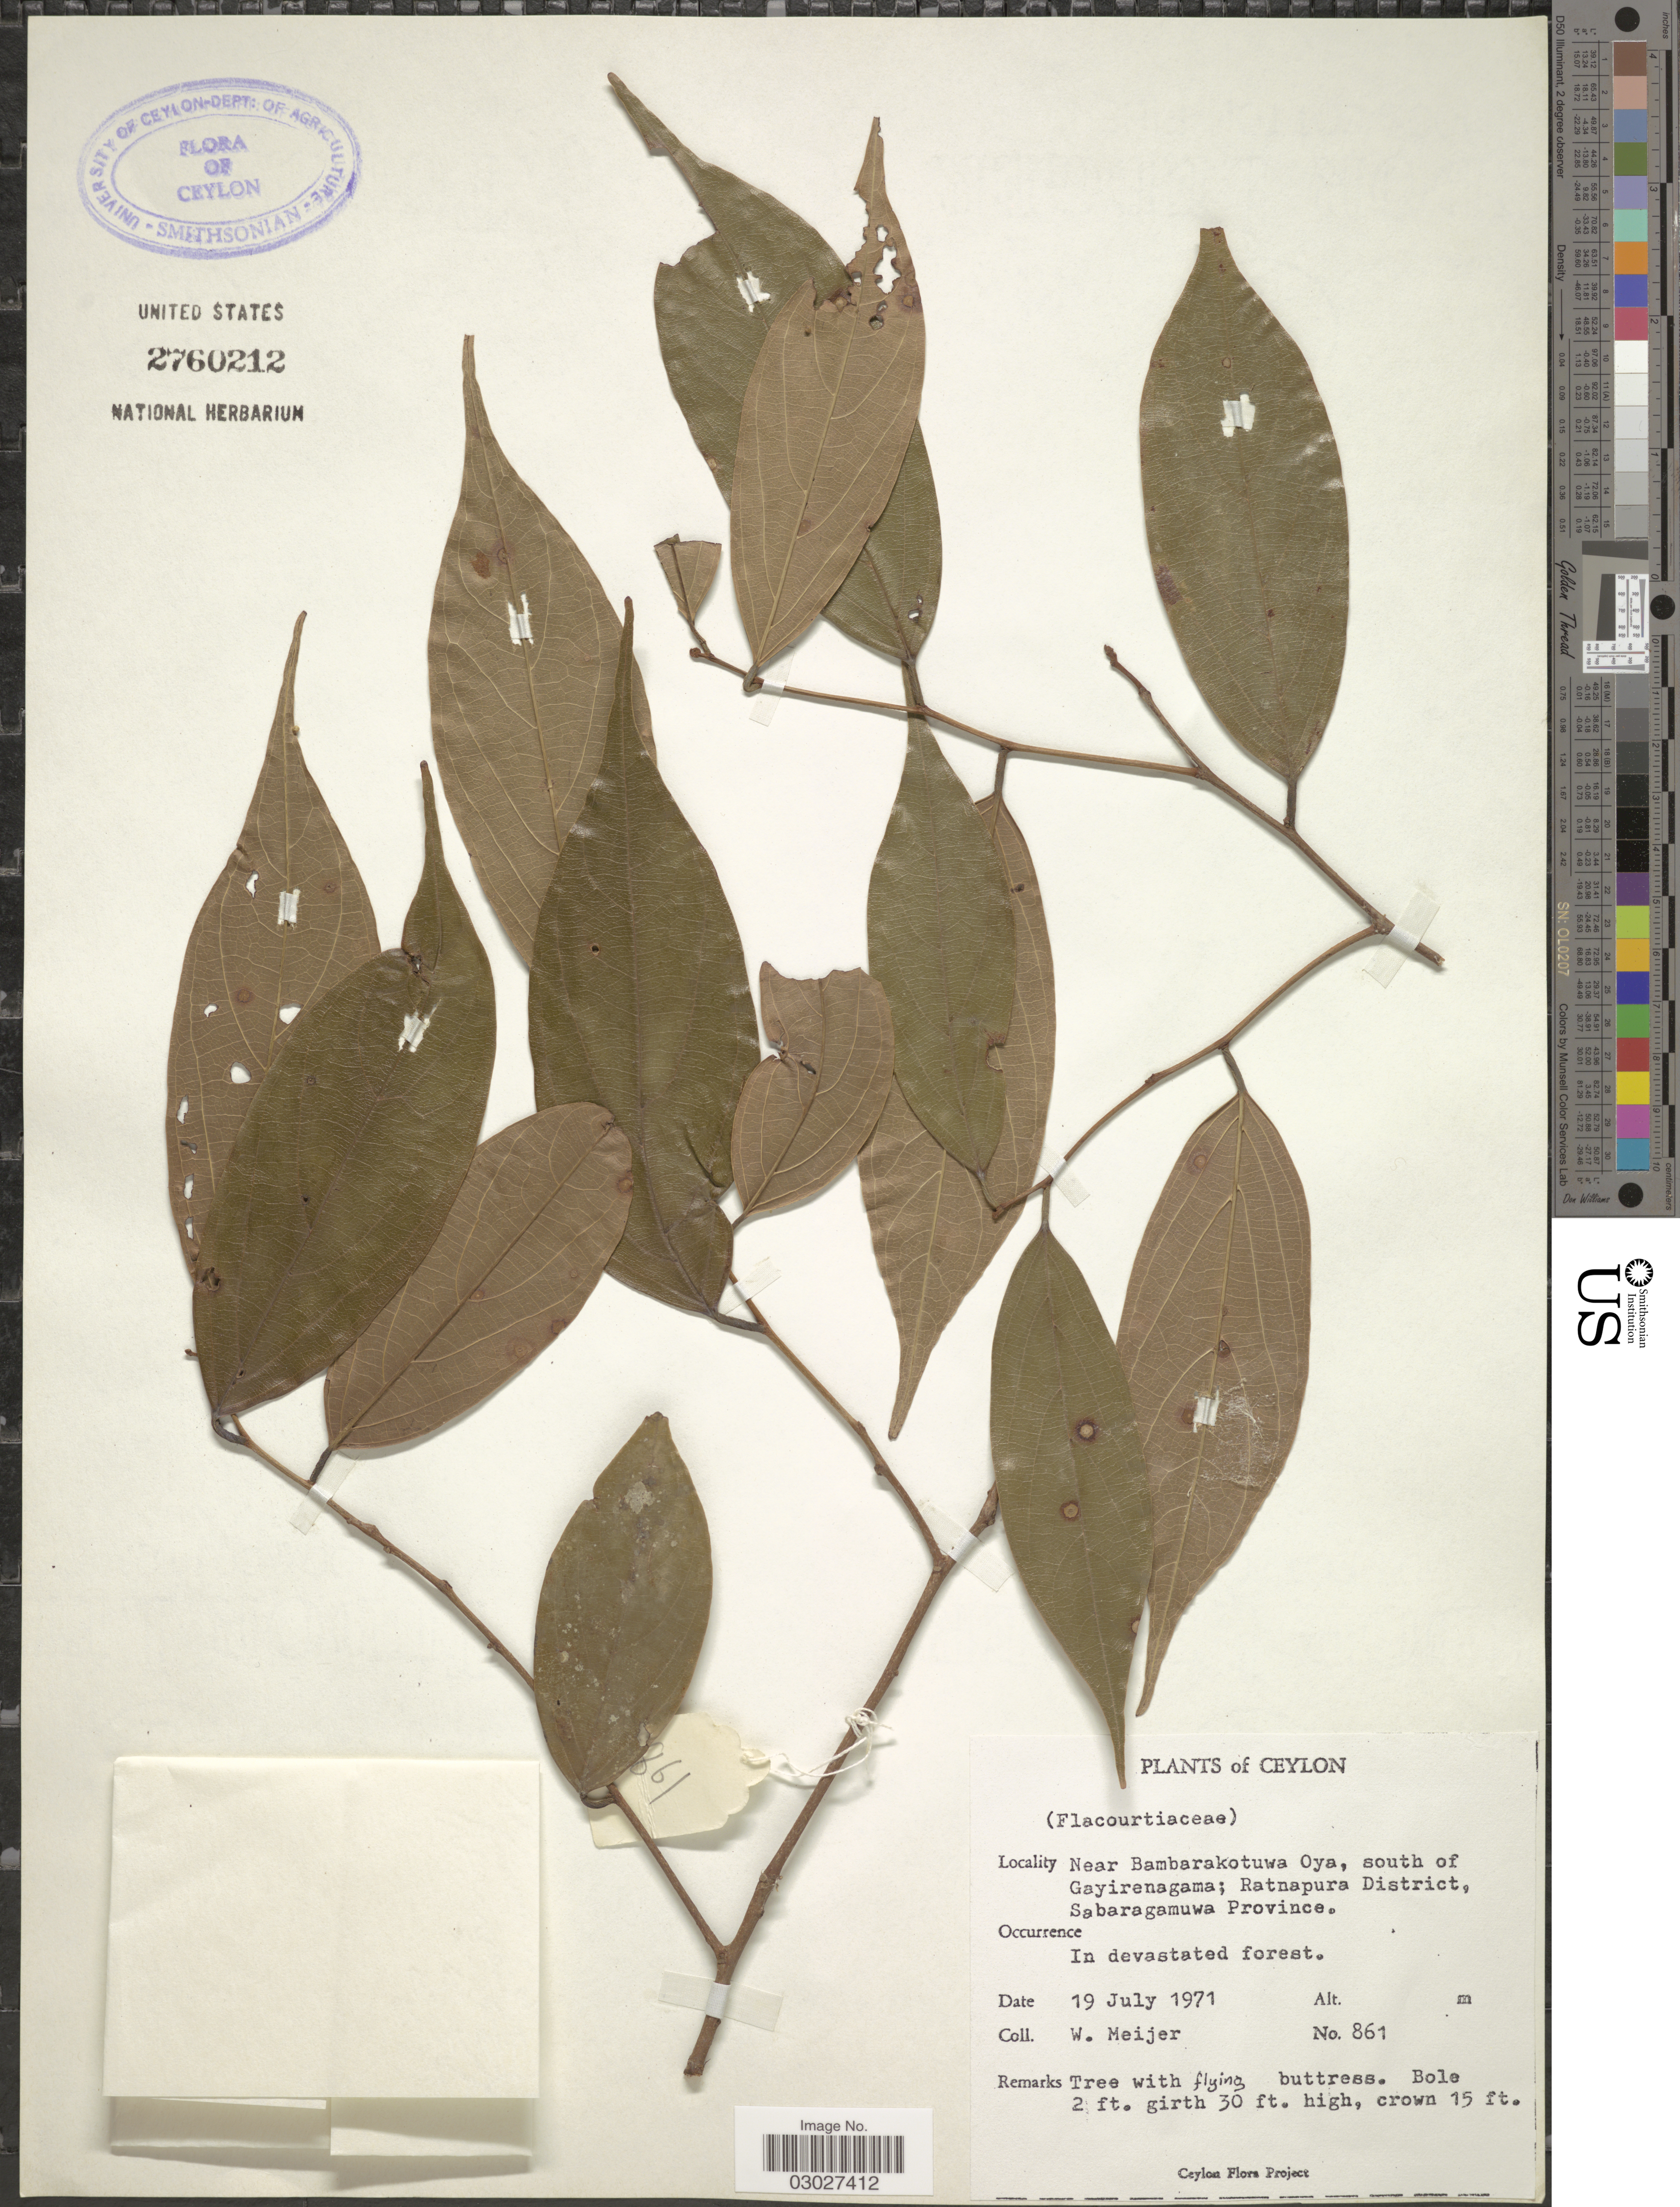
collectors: W. Meijer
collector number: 861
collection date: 1971-07-19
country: Sri Lanka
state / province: Sabaragamuwa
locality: Ceylon. Near Bambarakotuwa Oya, south of Gayirenagama; Ratnapura District.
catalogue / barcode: US 2760212